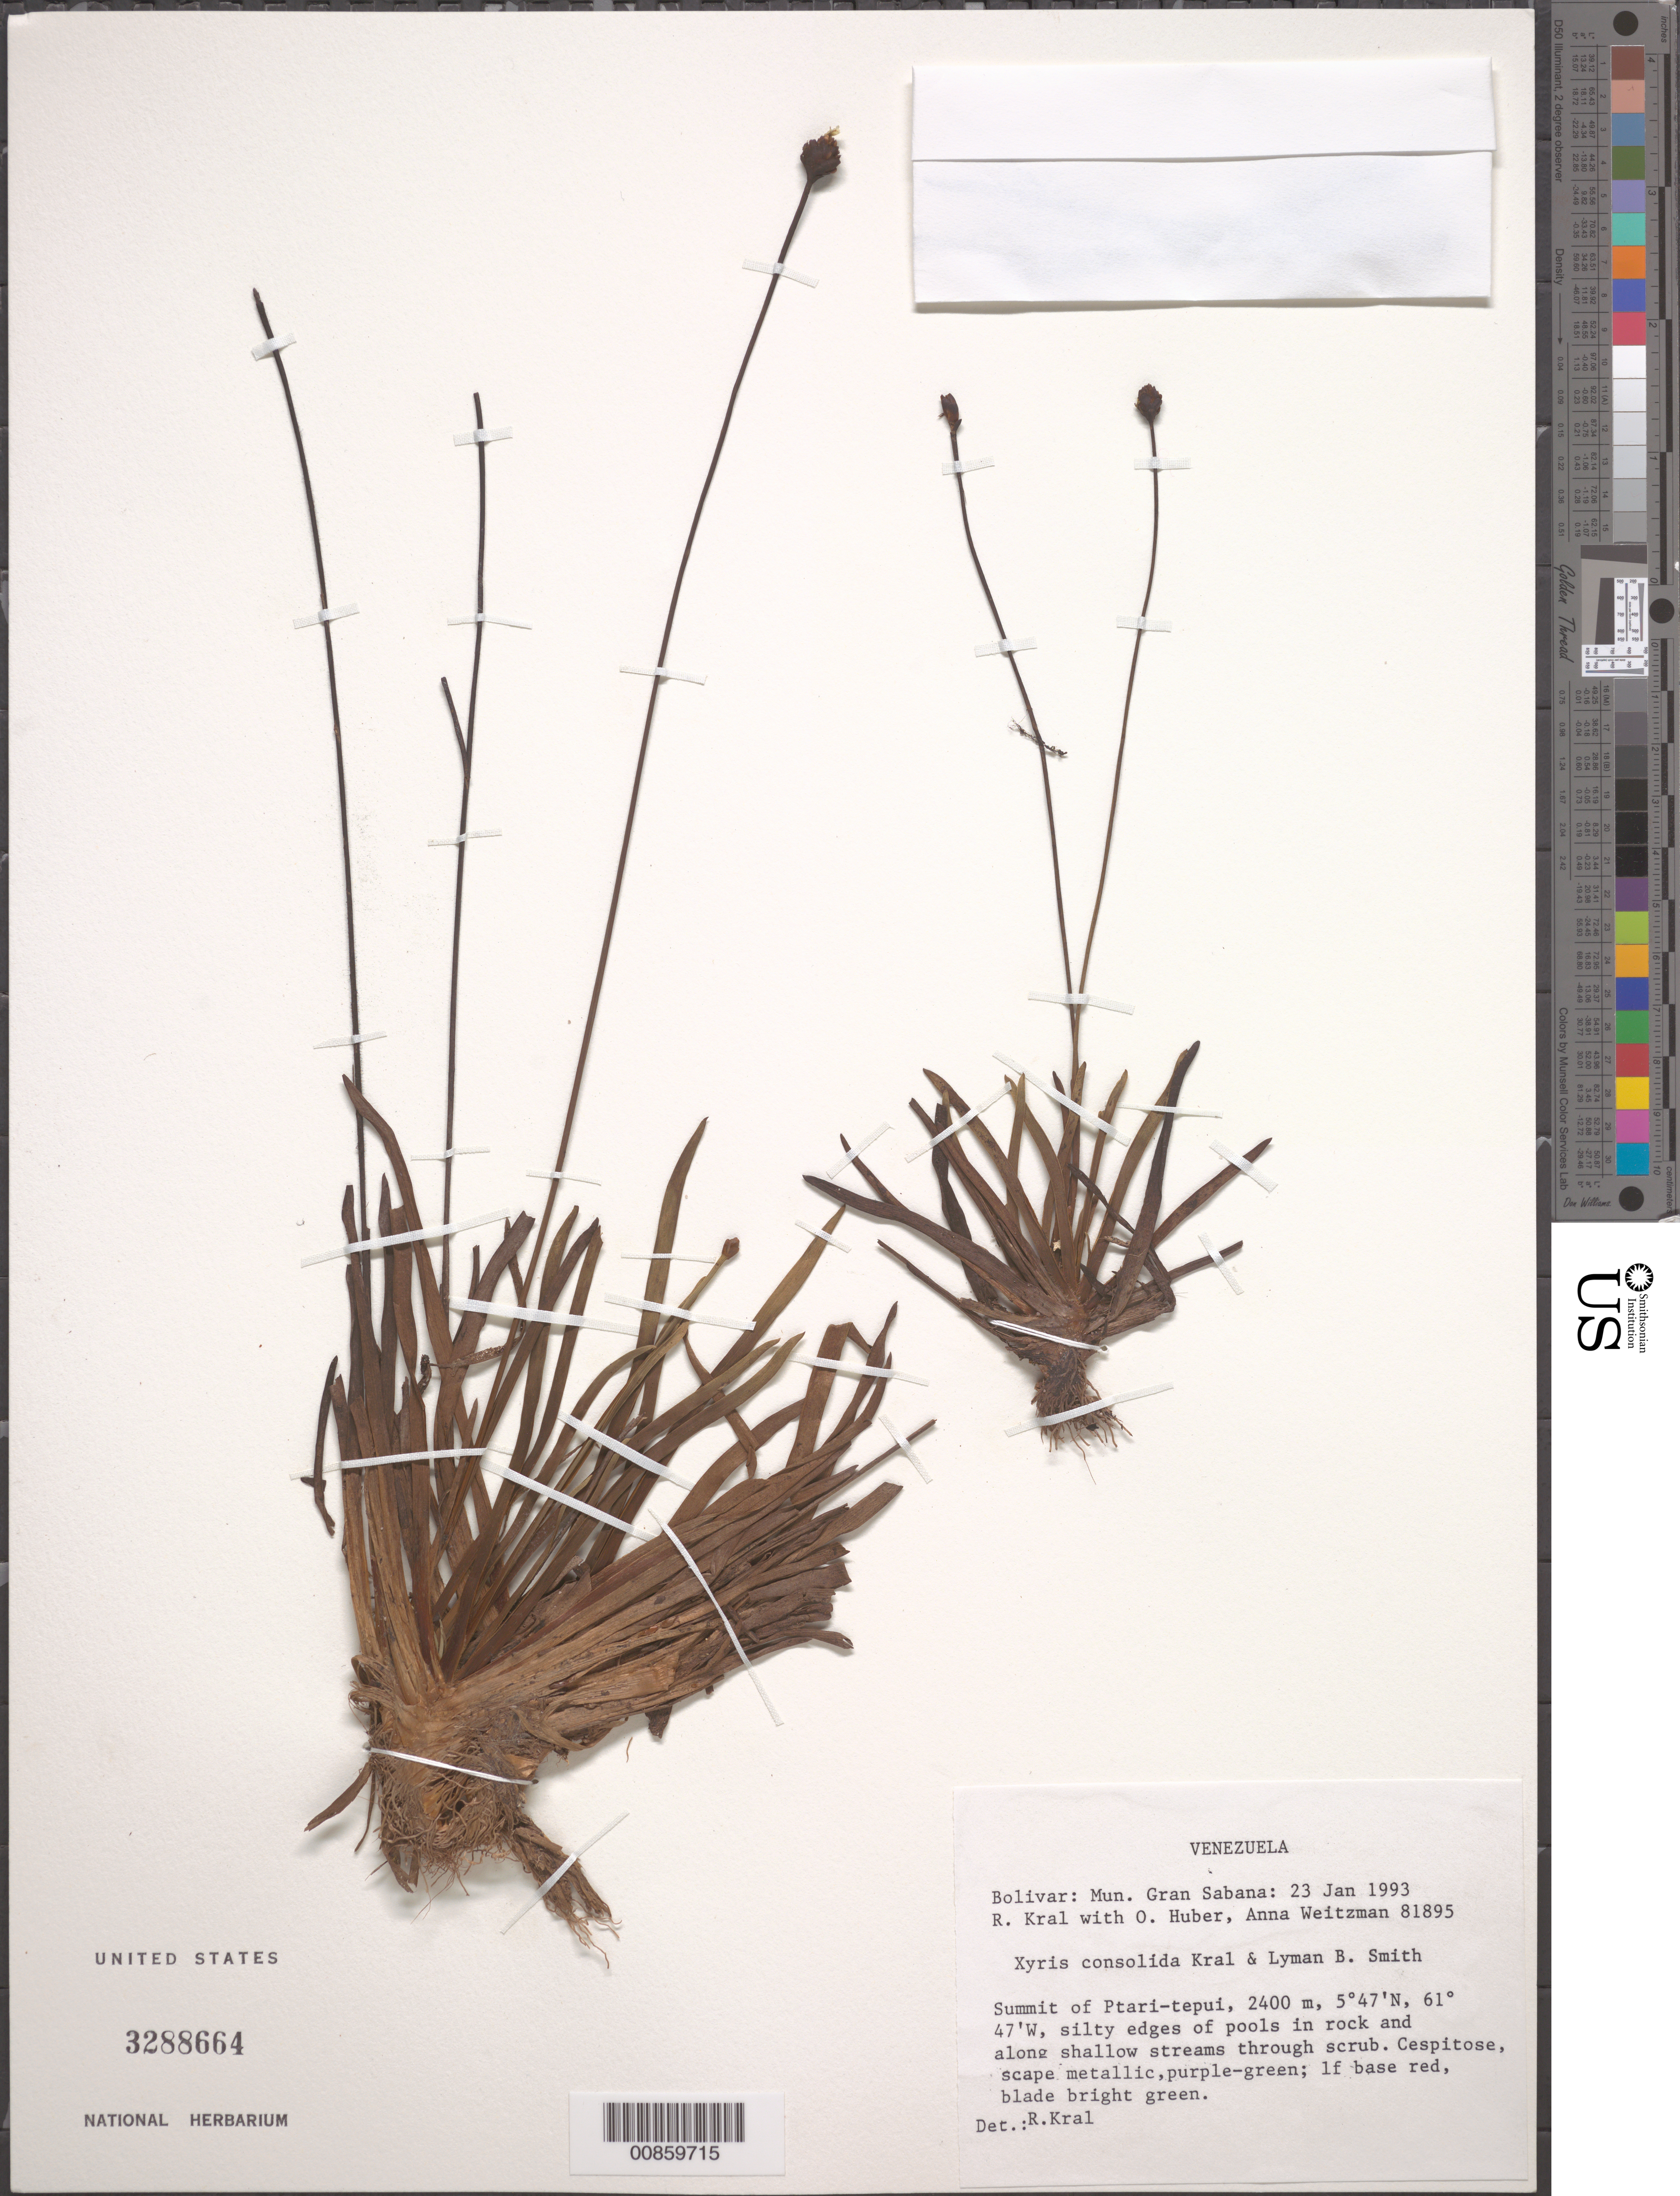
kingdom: Plantae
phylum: Tracheophyta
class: Liliopsida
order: Poales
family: Xyridaceae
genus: Xyris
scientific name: Xyris consolida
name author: Kral & L.B. Sm.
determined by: Kral, Robert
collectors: R. Kral, O. Huber & A. L. Weitzman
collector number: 81895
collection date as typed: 23-Jan-93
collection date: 1993-01-23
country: Venezuela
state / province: Bolívar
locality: Mun. Gran Sabana; summit of Ptari-tepuí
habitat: Silty edges of pools in rock and along shallow streams through scrub.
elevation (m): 2400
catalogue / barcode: US 3288664